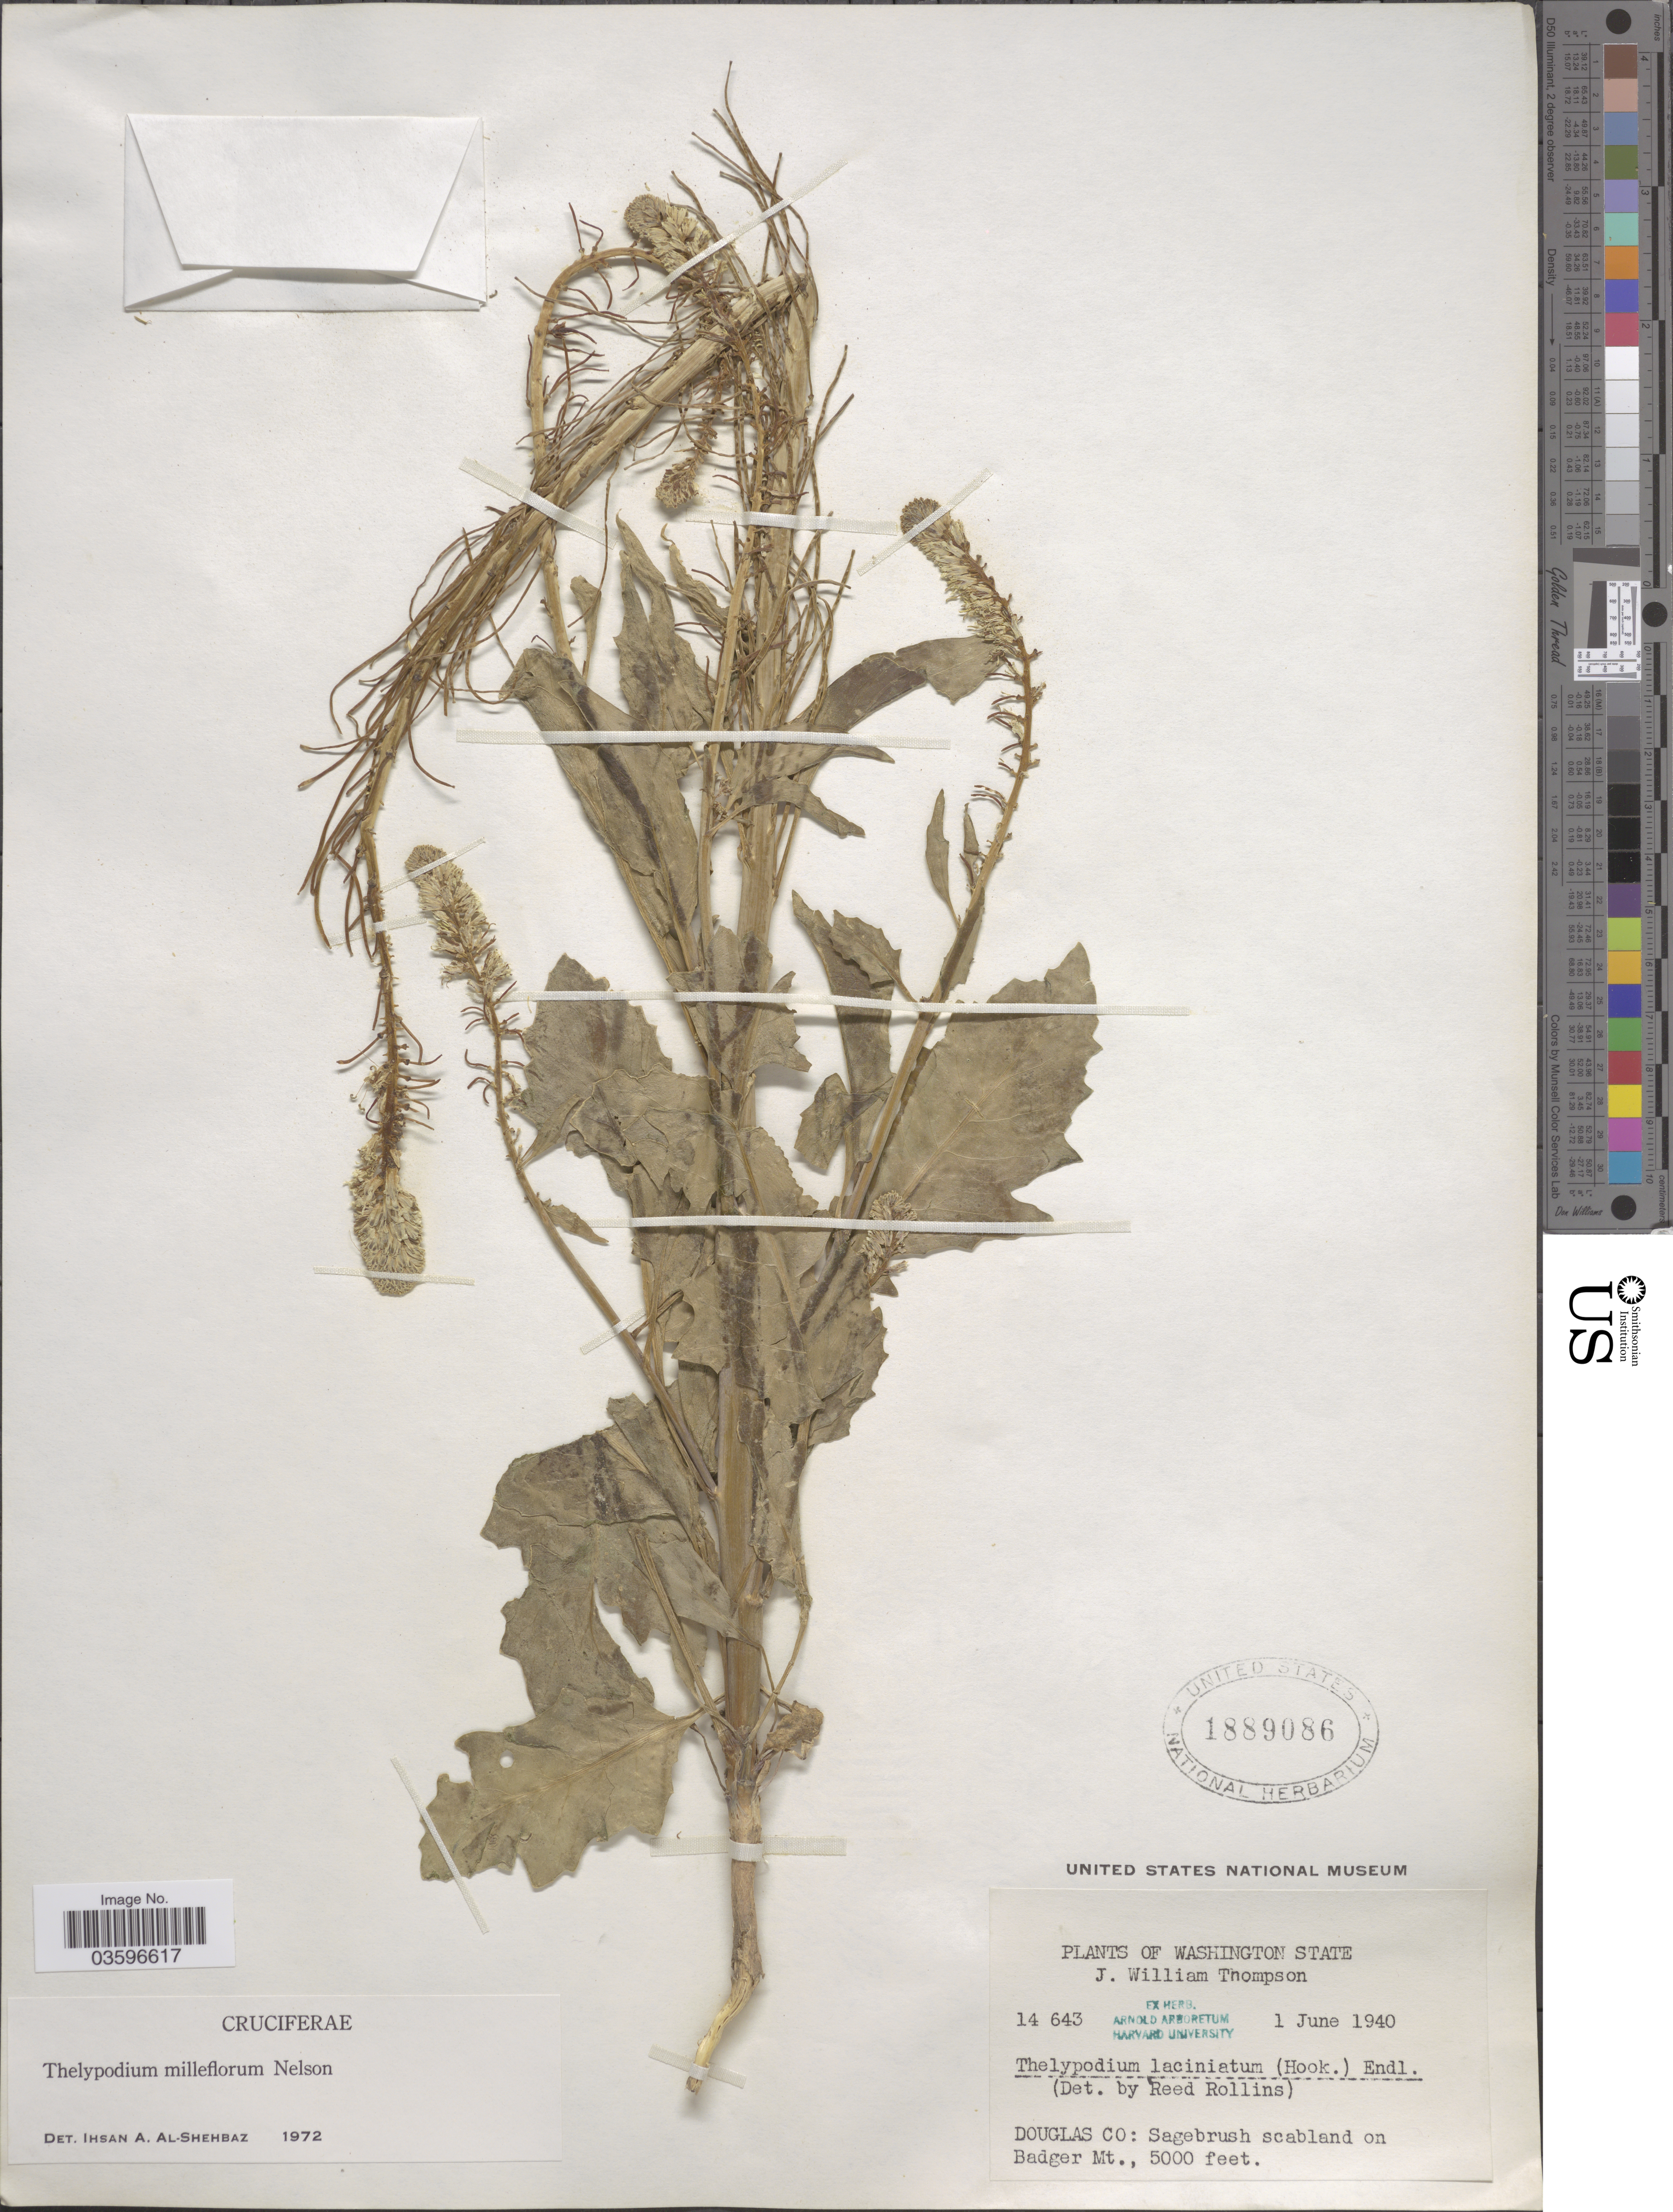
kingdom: Plantae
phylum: Tracheophyta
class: Magnoliopsida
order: Brassicales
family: Brassicaceae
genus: Thelypodium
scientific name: Thelypodium milleflorum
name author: A. Nelson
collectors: J. W. Thompson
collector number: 14 643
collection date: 1940-06-01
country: United States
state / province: Washington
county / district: Douglas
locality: Douglas Co: Sagebrush scabland on Badger Mt.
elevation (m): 1524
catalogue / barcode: US 1889086